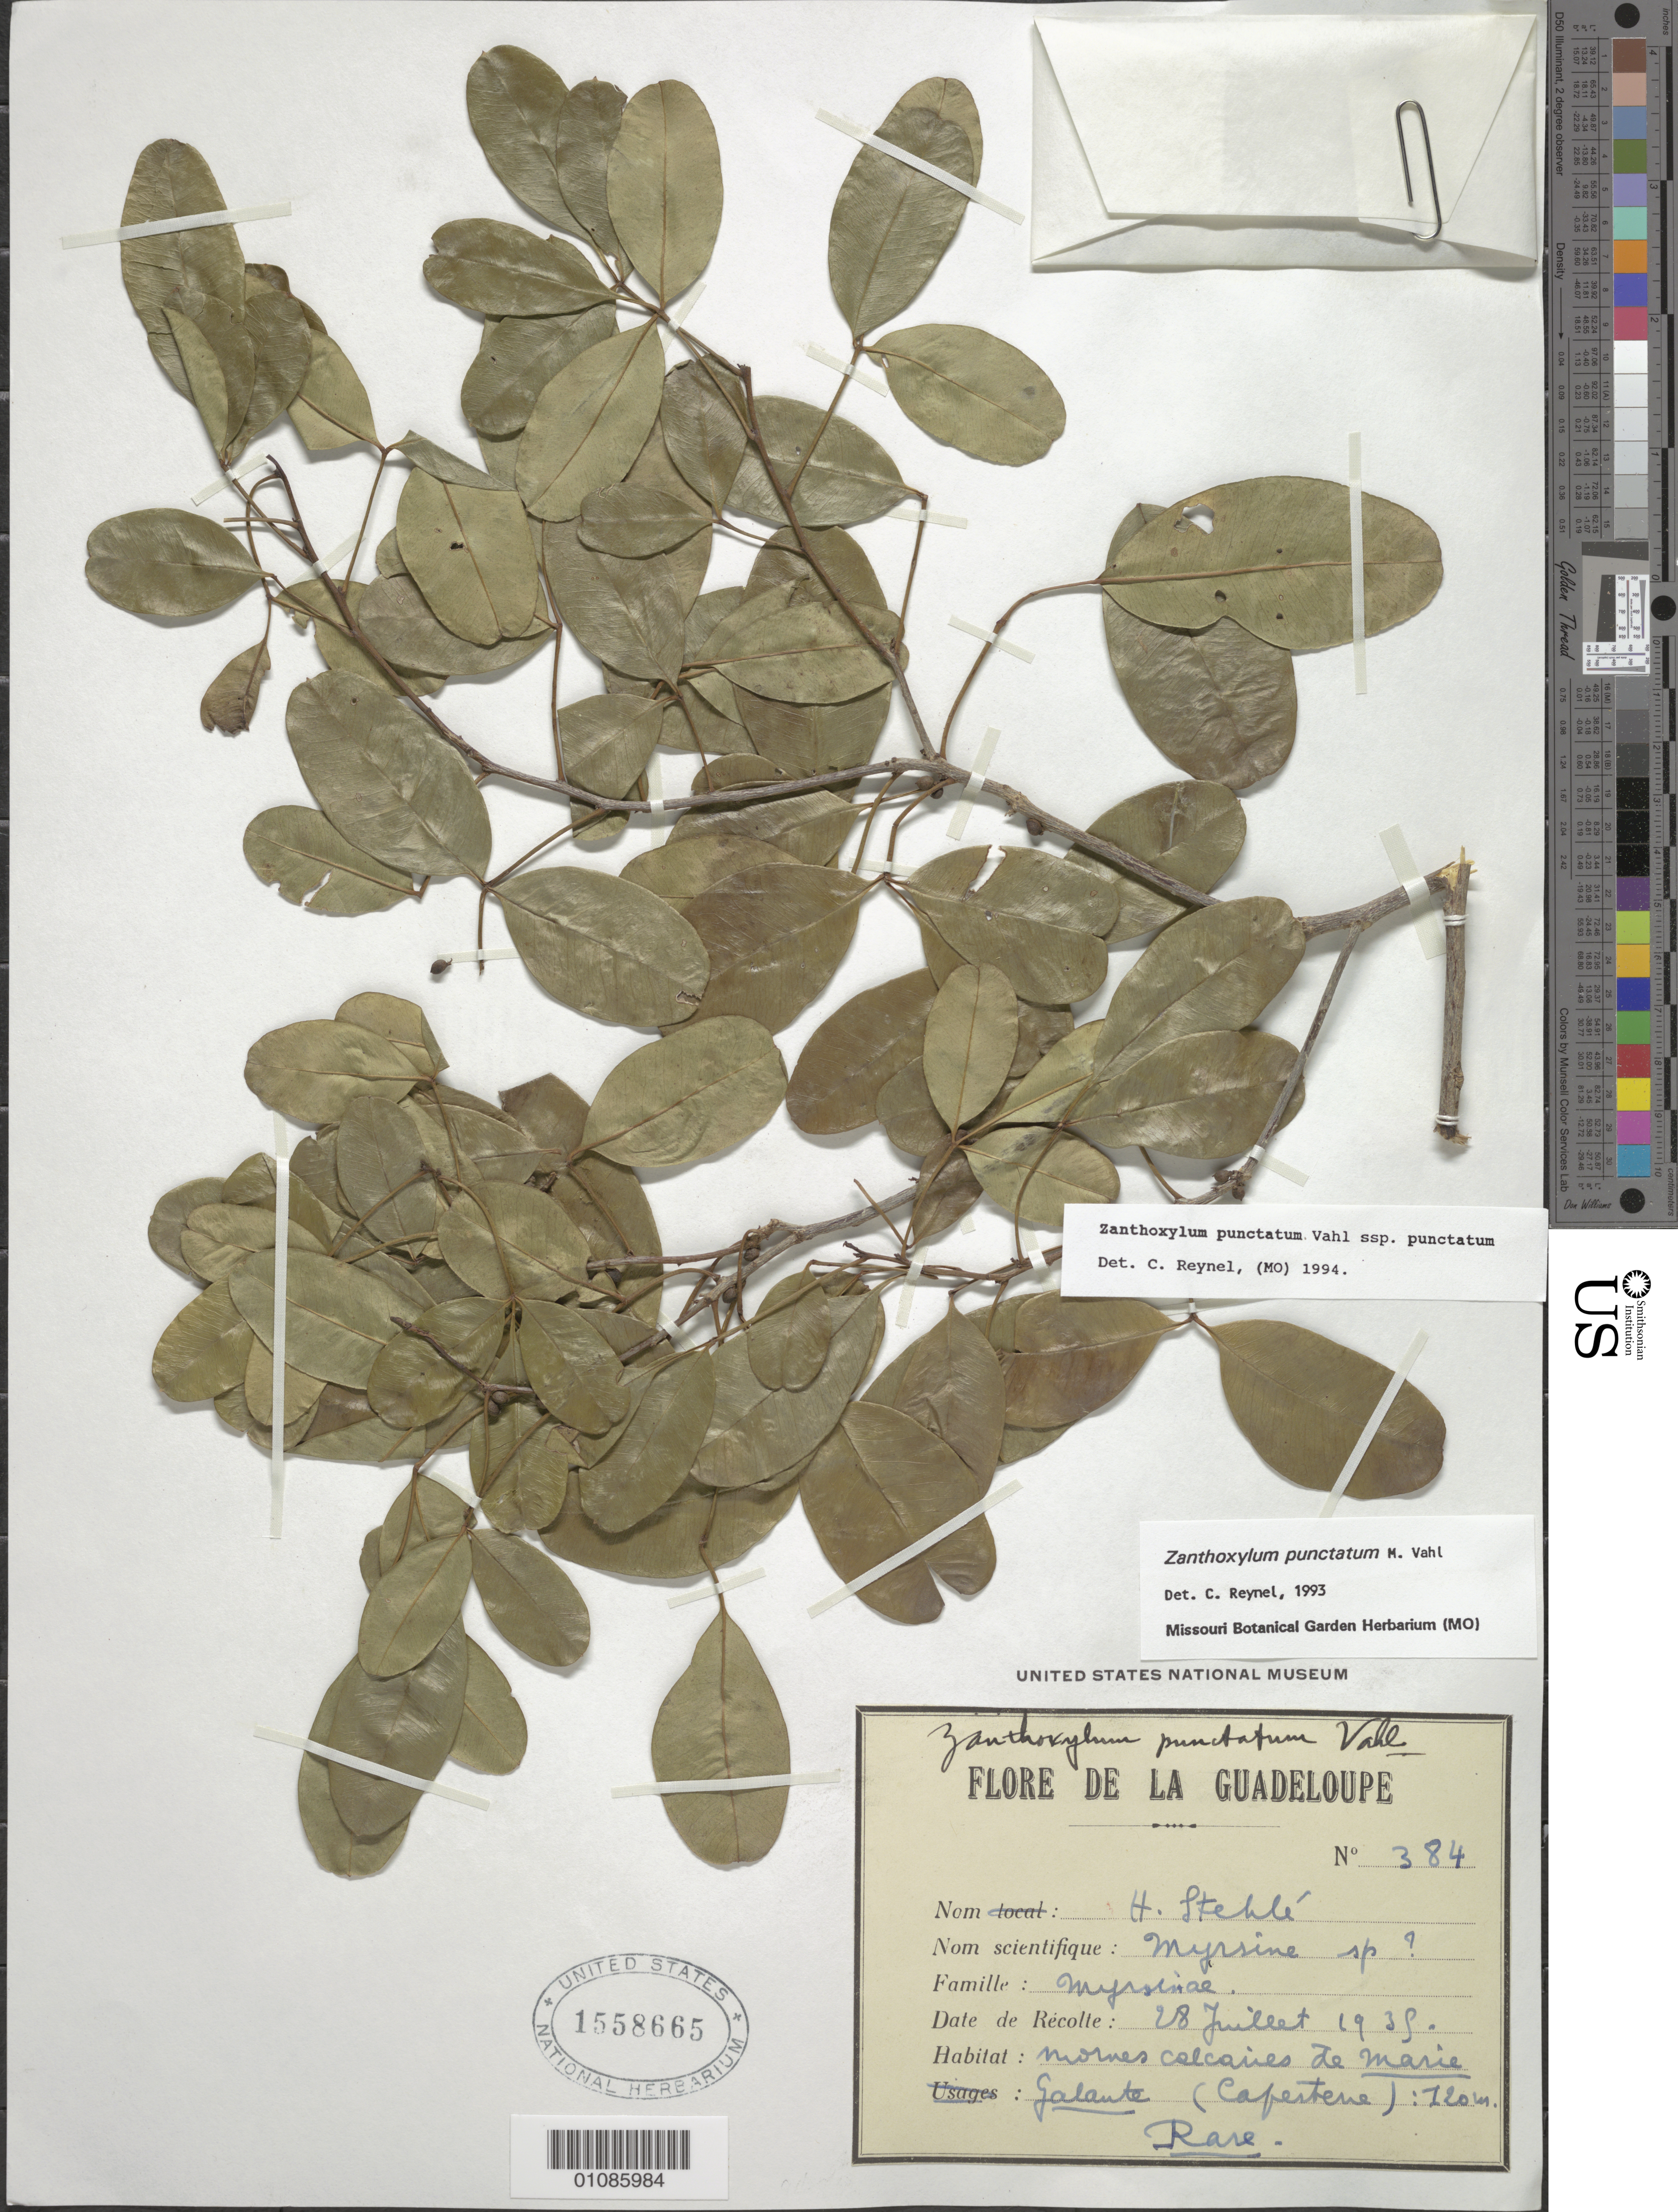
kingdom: Plantae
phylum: Tracheophyta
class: Magnoliopsida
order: Sapindales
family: Rutaceae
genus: Zanthoxylum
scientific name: Zanthoxylum punctatum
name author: Vahl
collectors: H. Stehlé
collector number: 384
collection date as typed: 28 Jul 1939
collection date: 1939-07-28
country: Guadeloupe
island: Marie Galante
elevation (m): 120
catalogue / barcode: US 1558665